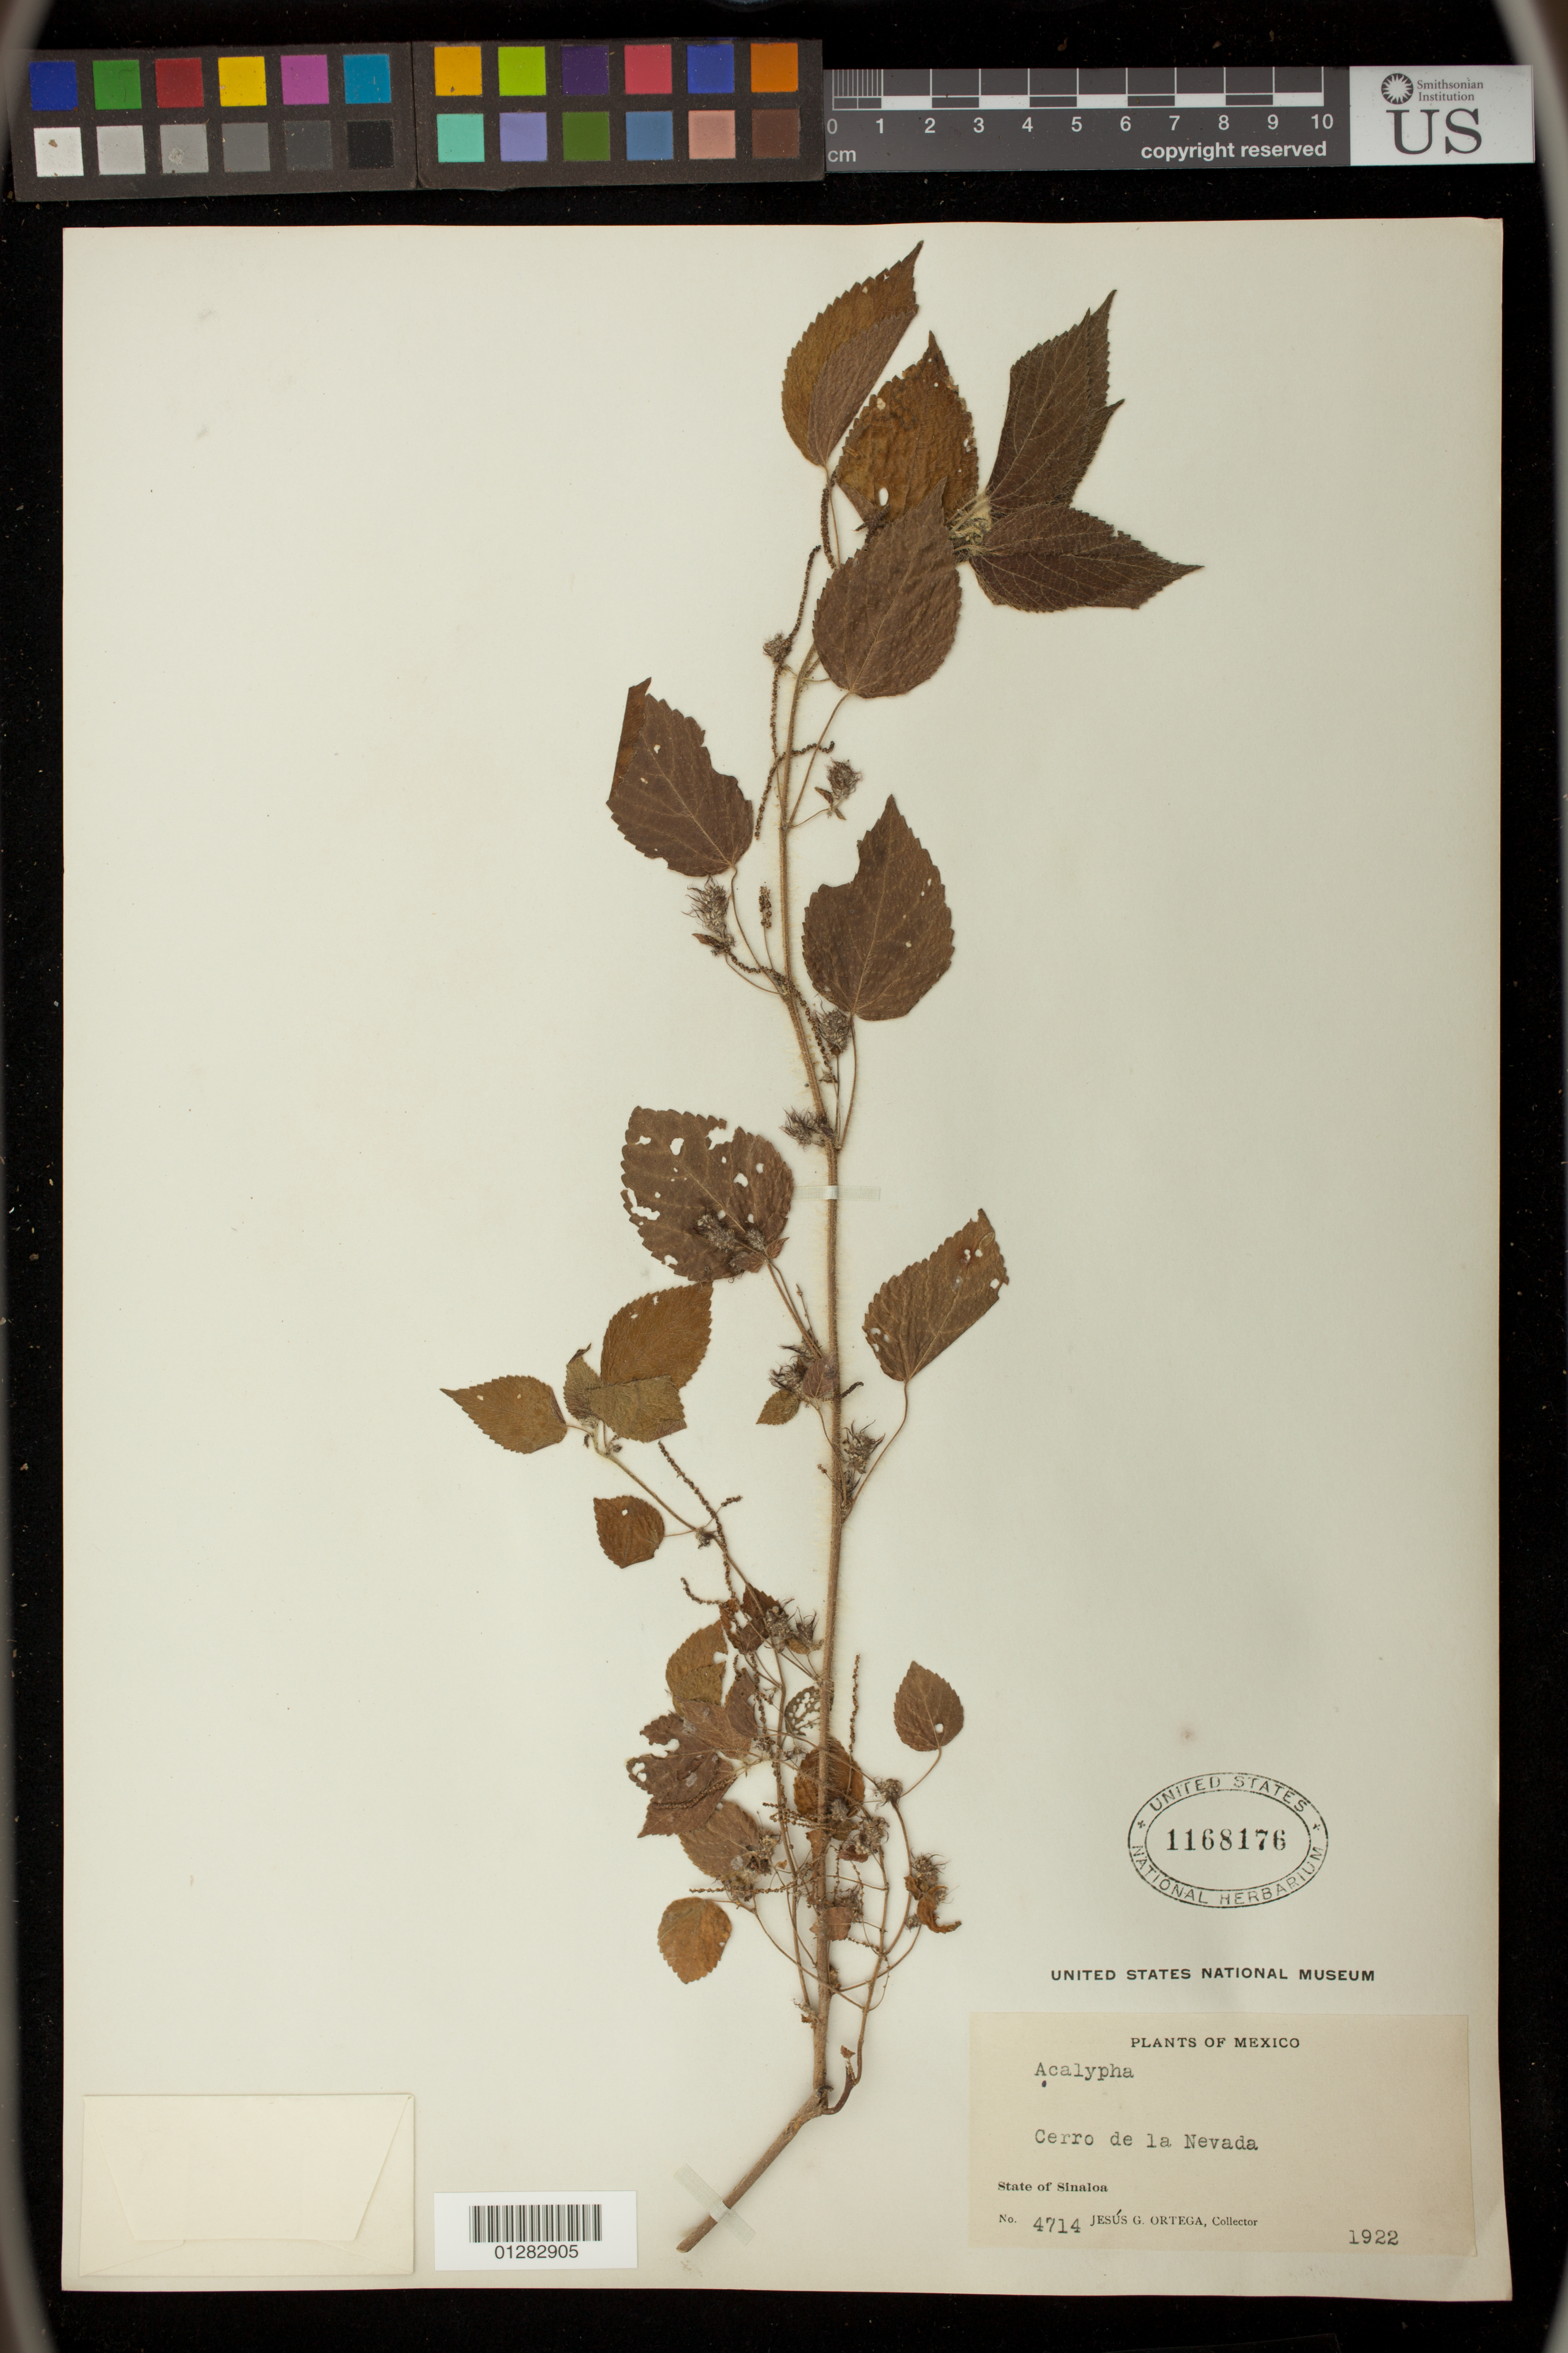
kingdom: Plantae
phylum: Tracheophyta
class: Magnoliopsida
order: Malpighiales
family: Euphorbiaceae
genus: Acalypha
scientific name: Acalypha sp.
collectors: J. Ortega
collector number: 4714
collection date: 1922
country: Mexico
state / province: Sinaloa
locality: Cerro de la Nevada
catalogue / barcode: US 1168176